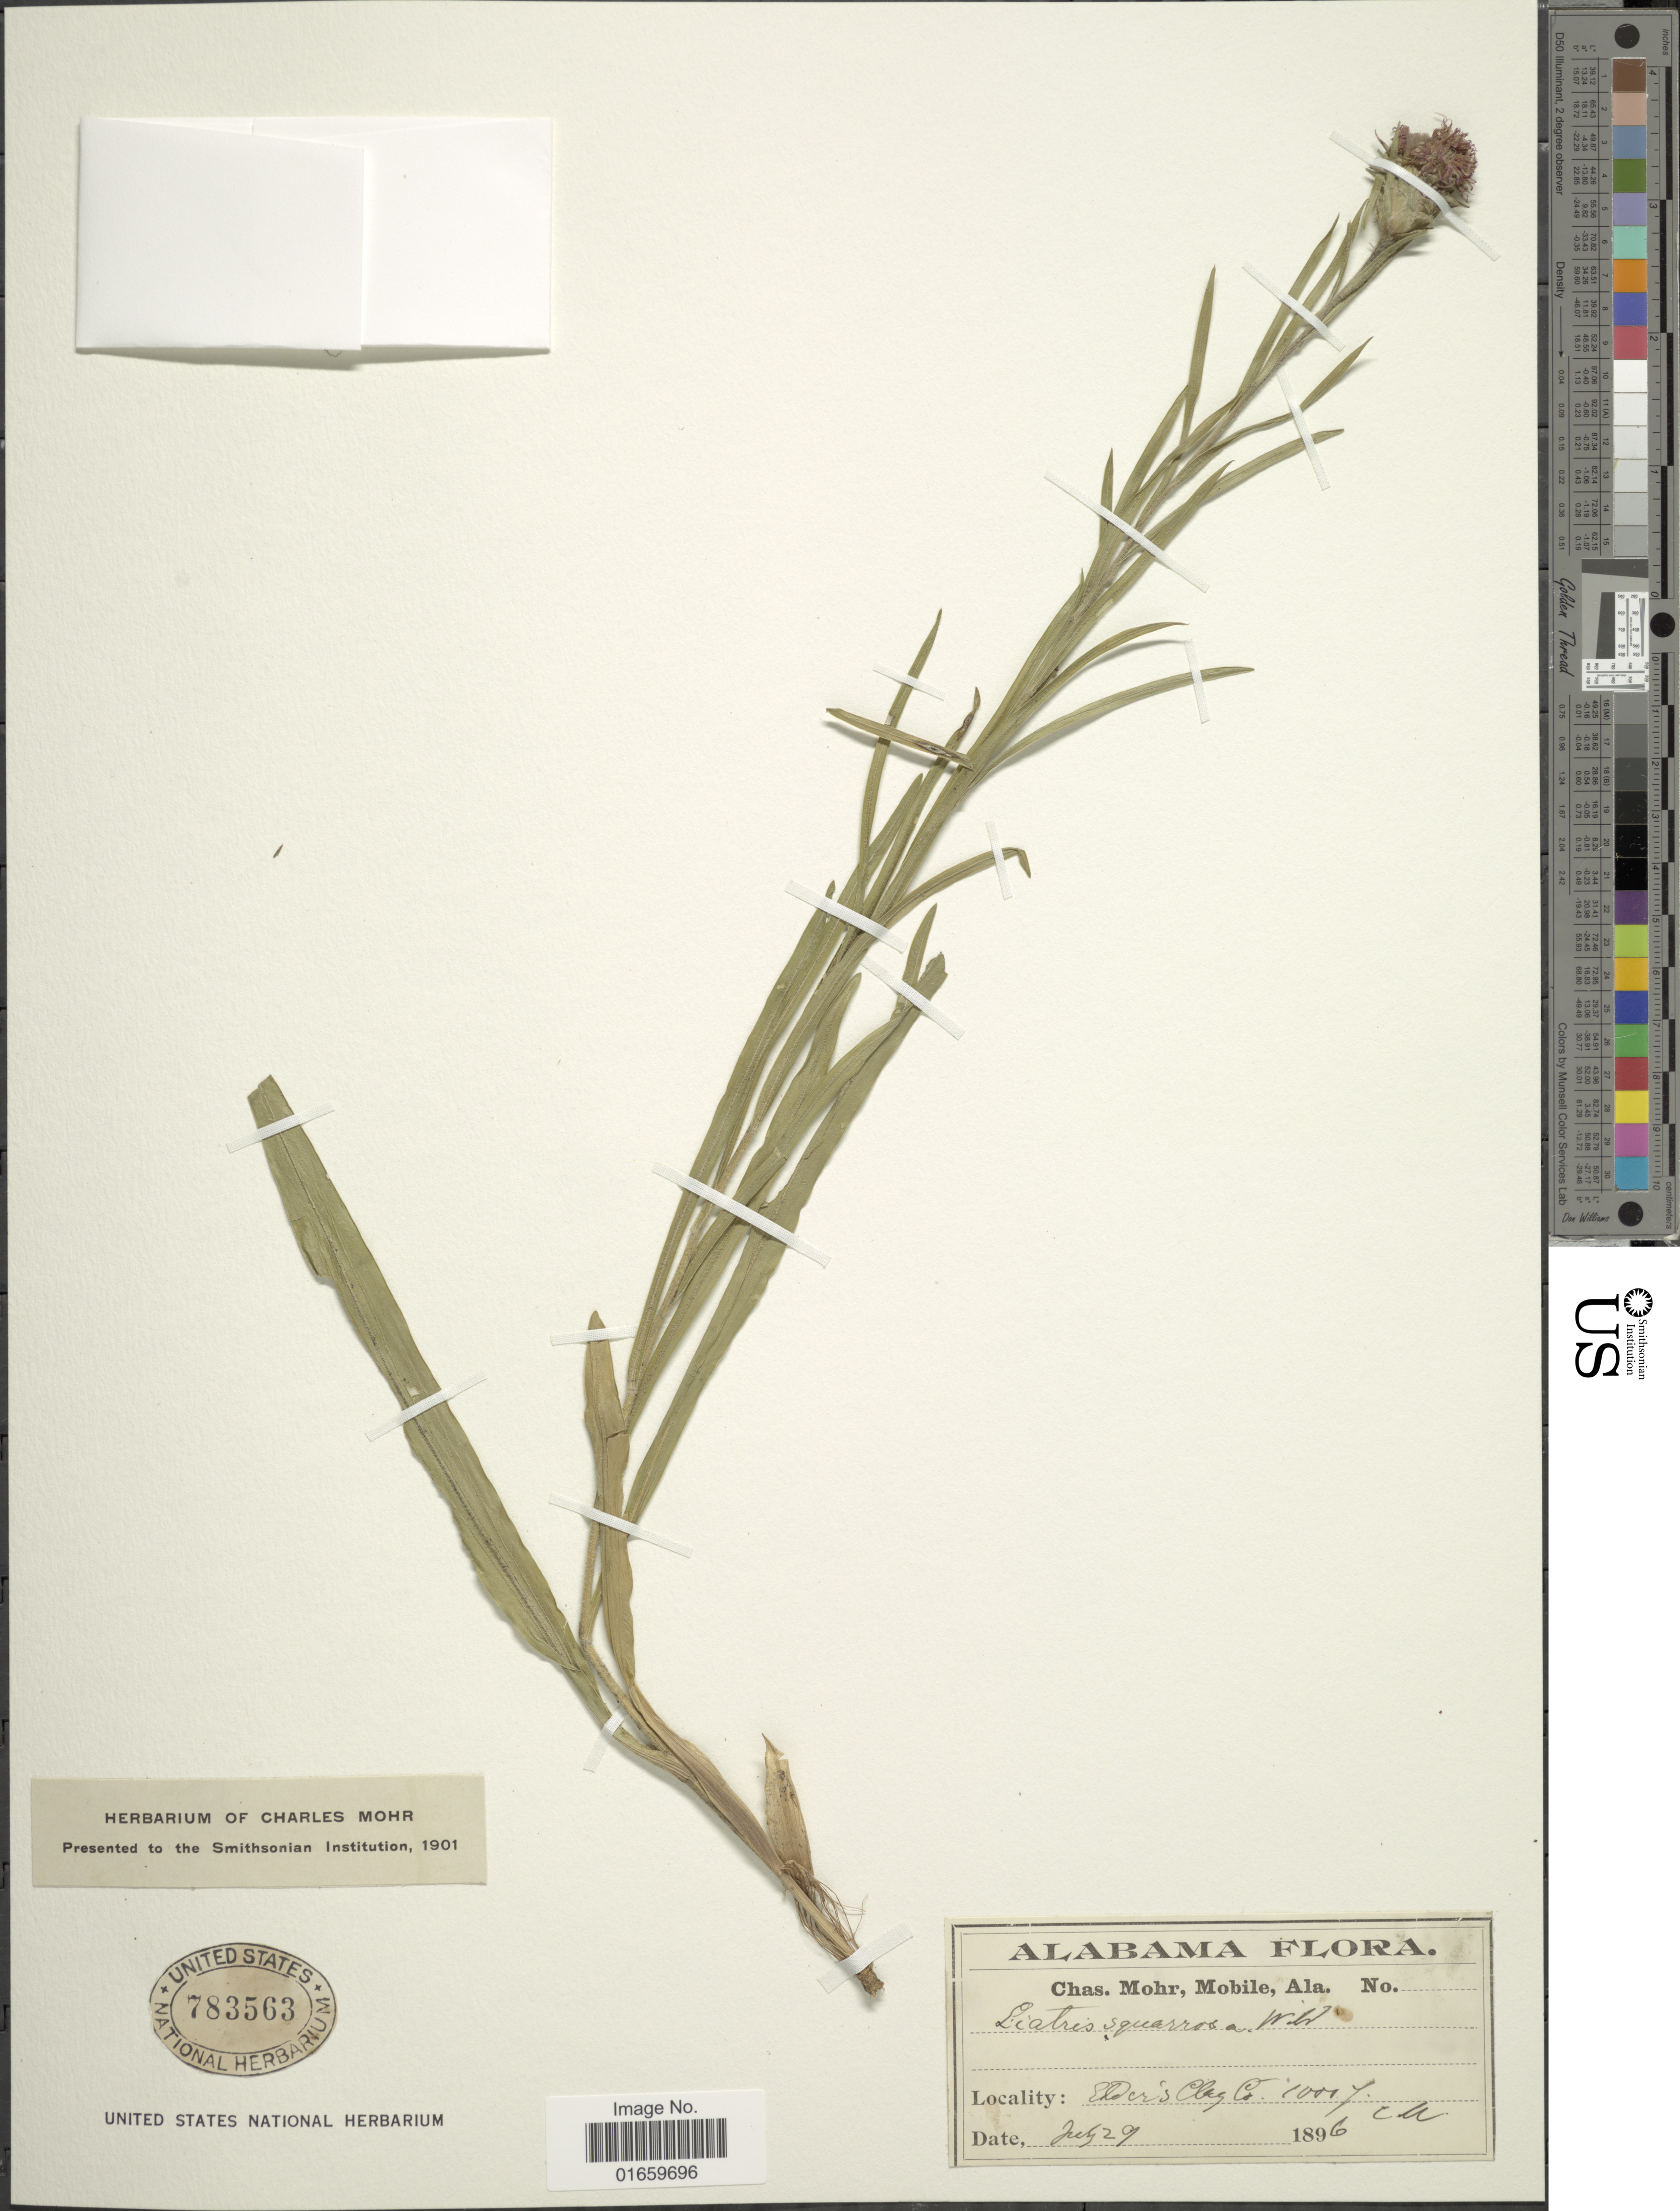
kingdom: Plantae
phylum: Tracheophyta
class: Magnoliopsida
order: Asterales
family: Asteraceae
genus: Liatris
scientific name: Liatris squarrosa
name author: (L.) Michx.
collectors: Mohr, C. T. (herbarium)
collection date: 1896-07-29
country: United States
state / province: Alabama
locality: Mobile, Ala., Elder's Clay Co.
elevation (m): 305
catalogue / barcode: US 783563